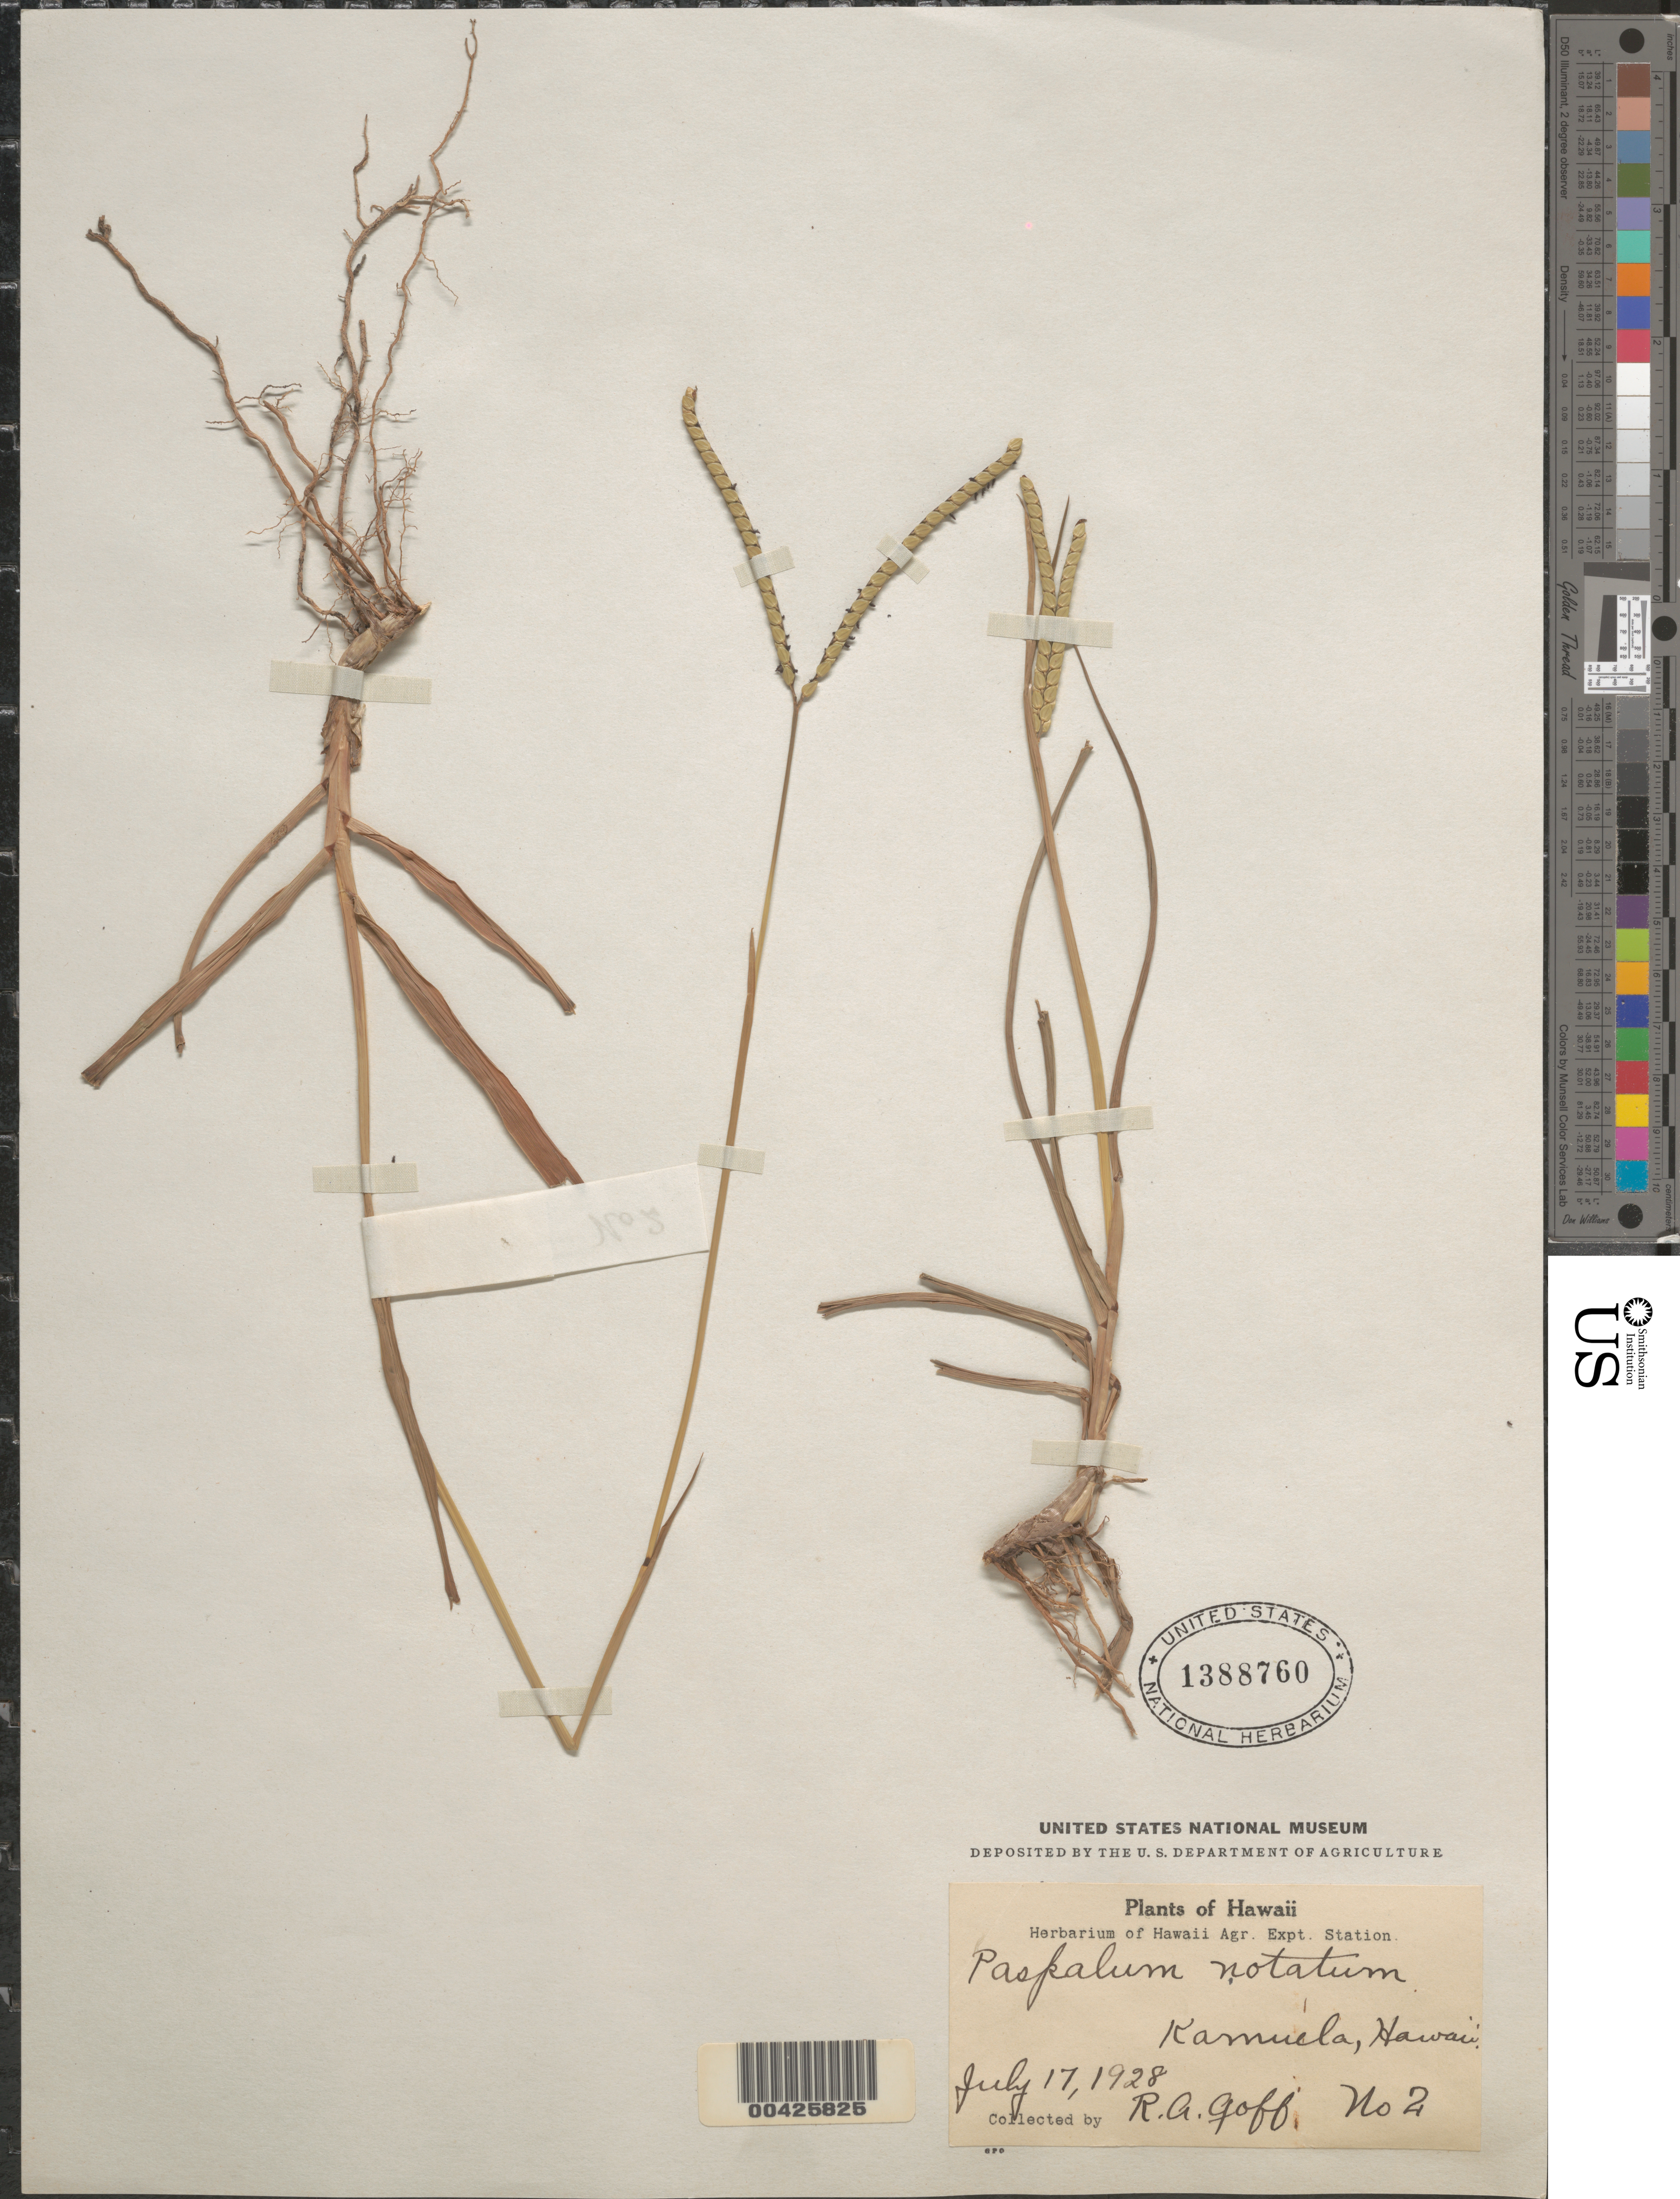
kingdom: Plantae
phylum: Tracheophyta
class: Liliopsida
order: Poales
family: Poaceae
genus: Paspalum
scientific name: Paspalum notatum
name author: Flüggé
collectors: R. Goff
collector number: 2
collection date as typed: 17 Jul 1928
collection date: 1928-07-17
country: United States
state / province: Hawaii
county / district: Hawaii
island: Hawaii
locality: Kamuela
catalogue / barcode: US 1388760